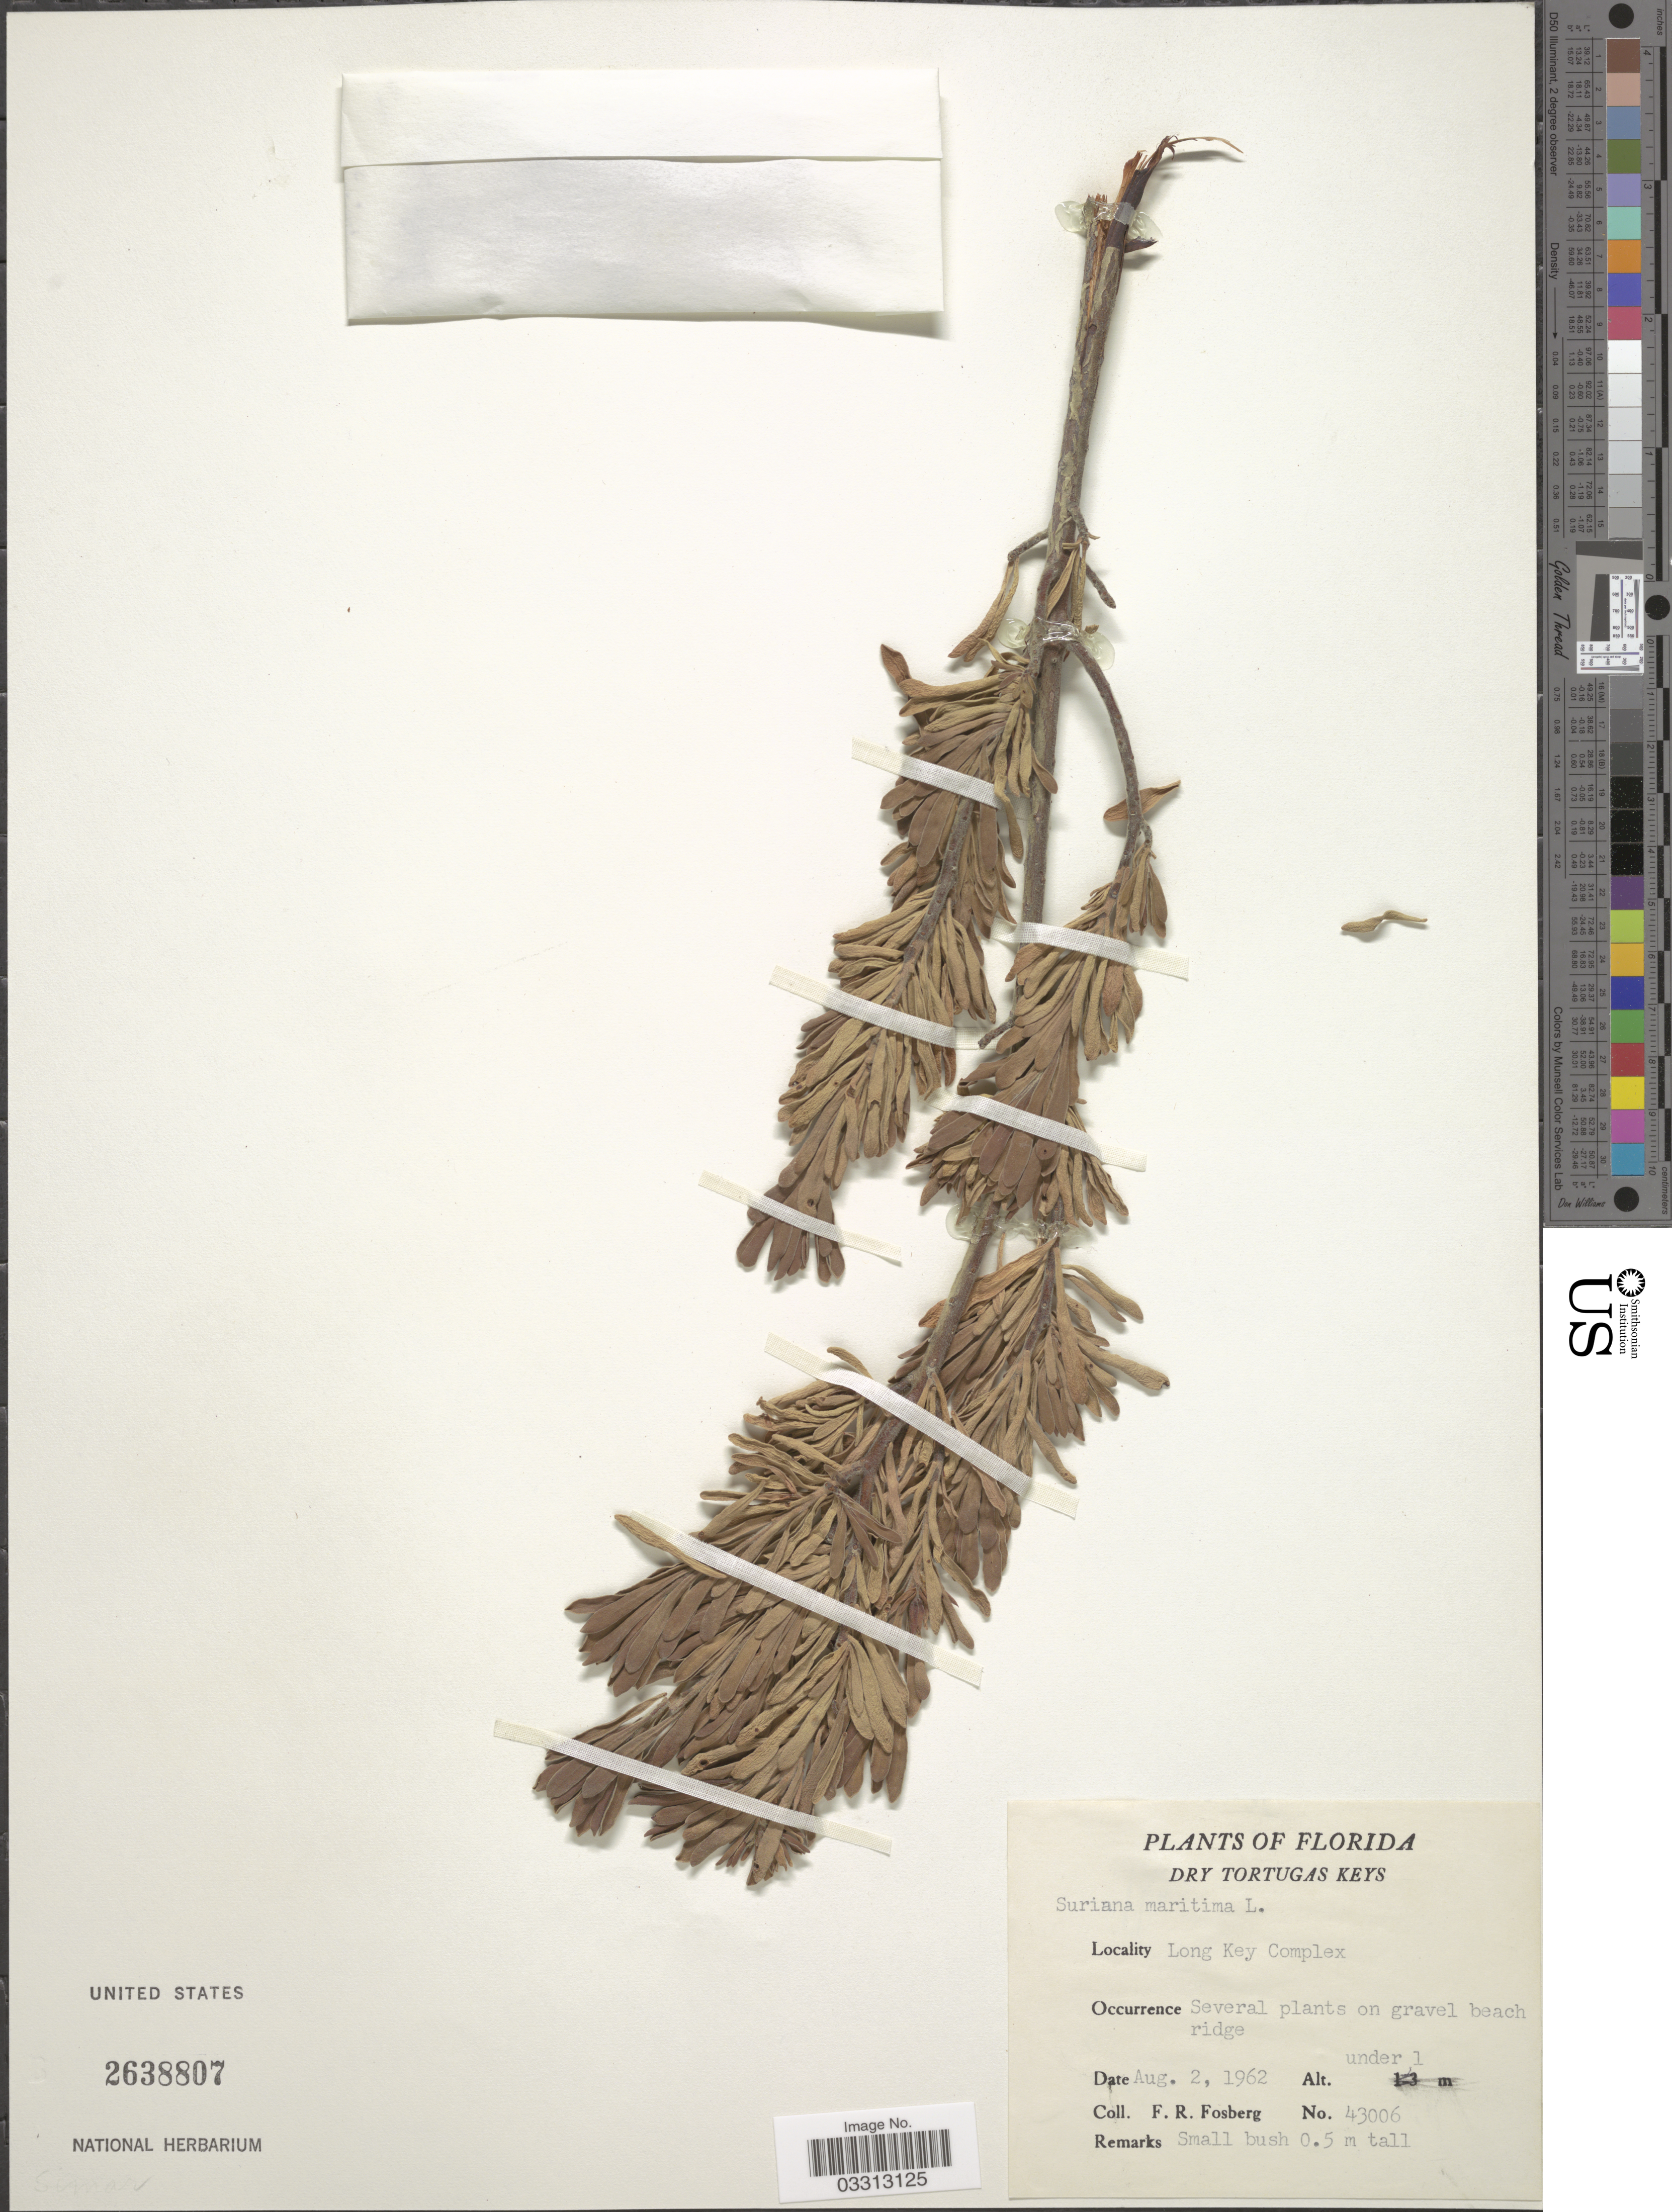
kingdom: Plantae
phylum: Tracheophyta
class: Magnoliopsida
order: Fabales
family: Surianaceae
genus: Suriana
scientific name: Suriana maritima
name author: L.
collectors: F. R. Fosberg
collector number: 43006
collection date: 1962-08-02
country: United States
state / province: Florida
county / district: Monroe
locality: Dry Tortugas Keys. Long Key Complex.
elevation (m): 1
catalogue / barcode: US 2638807